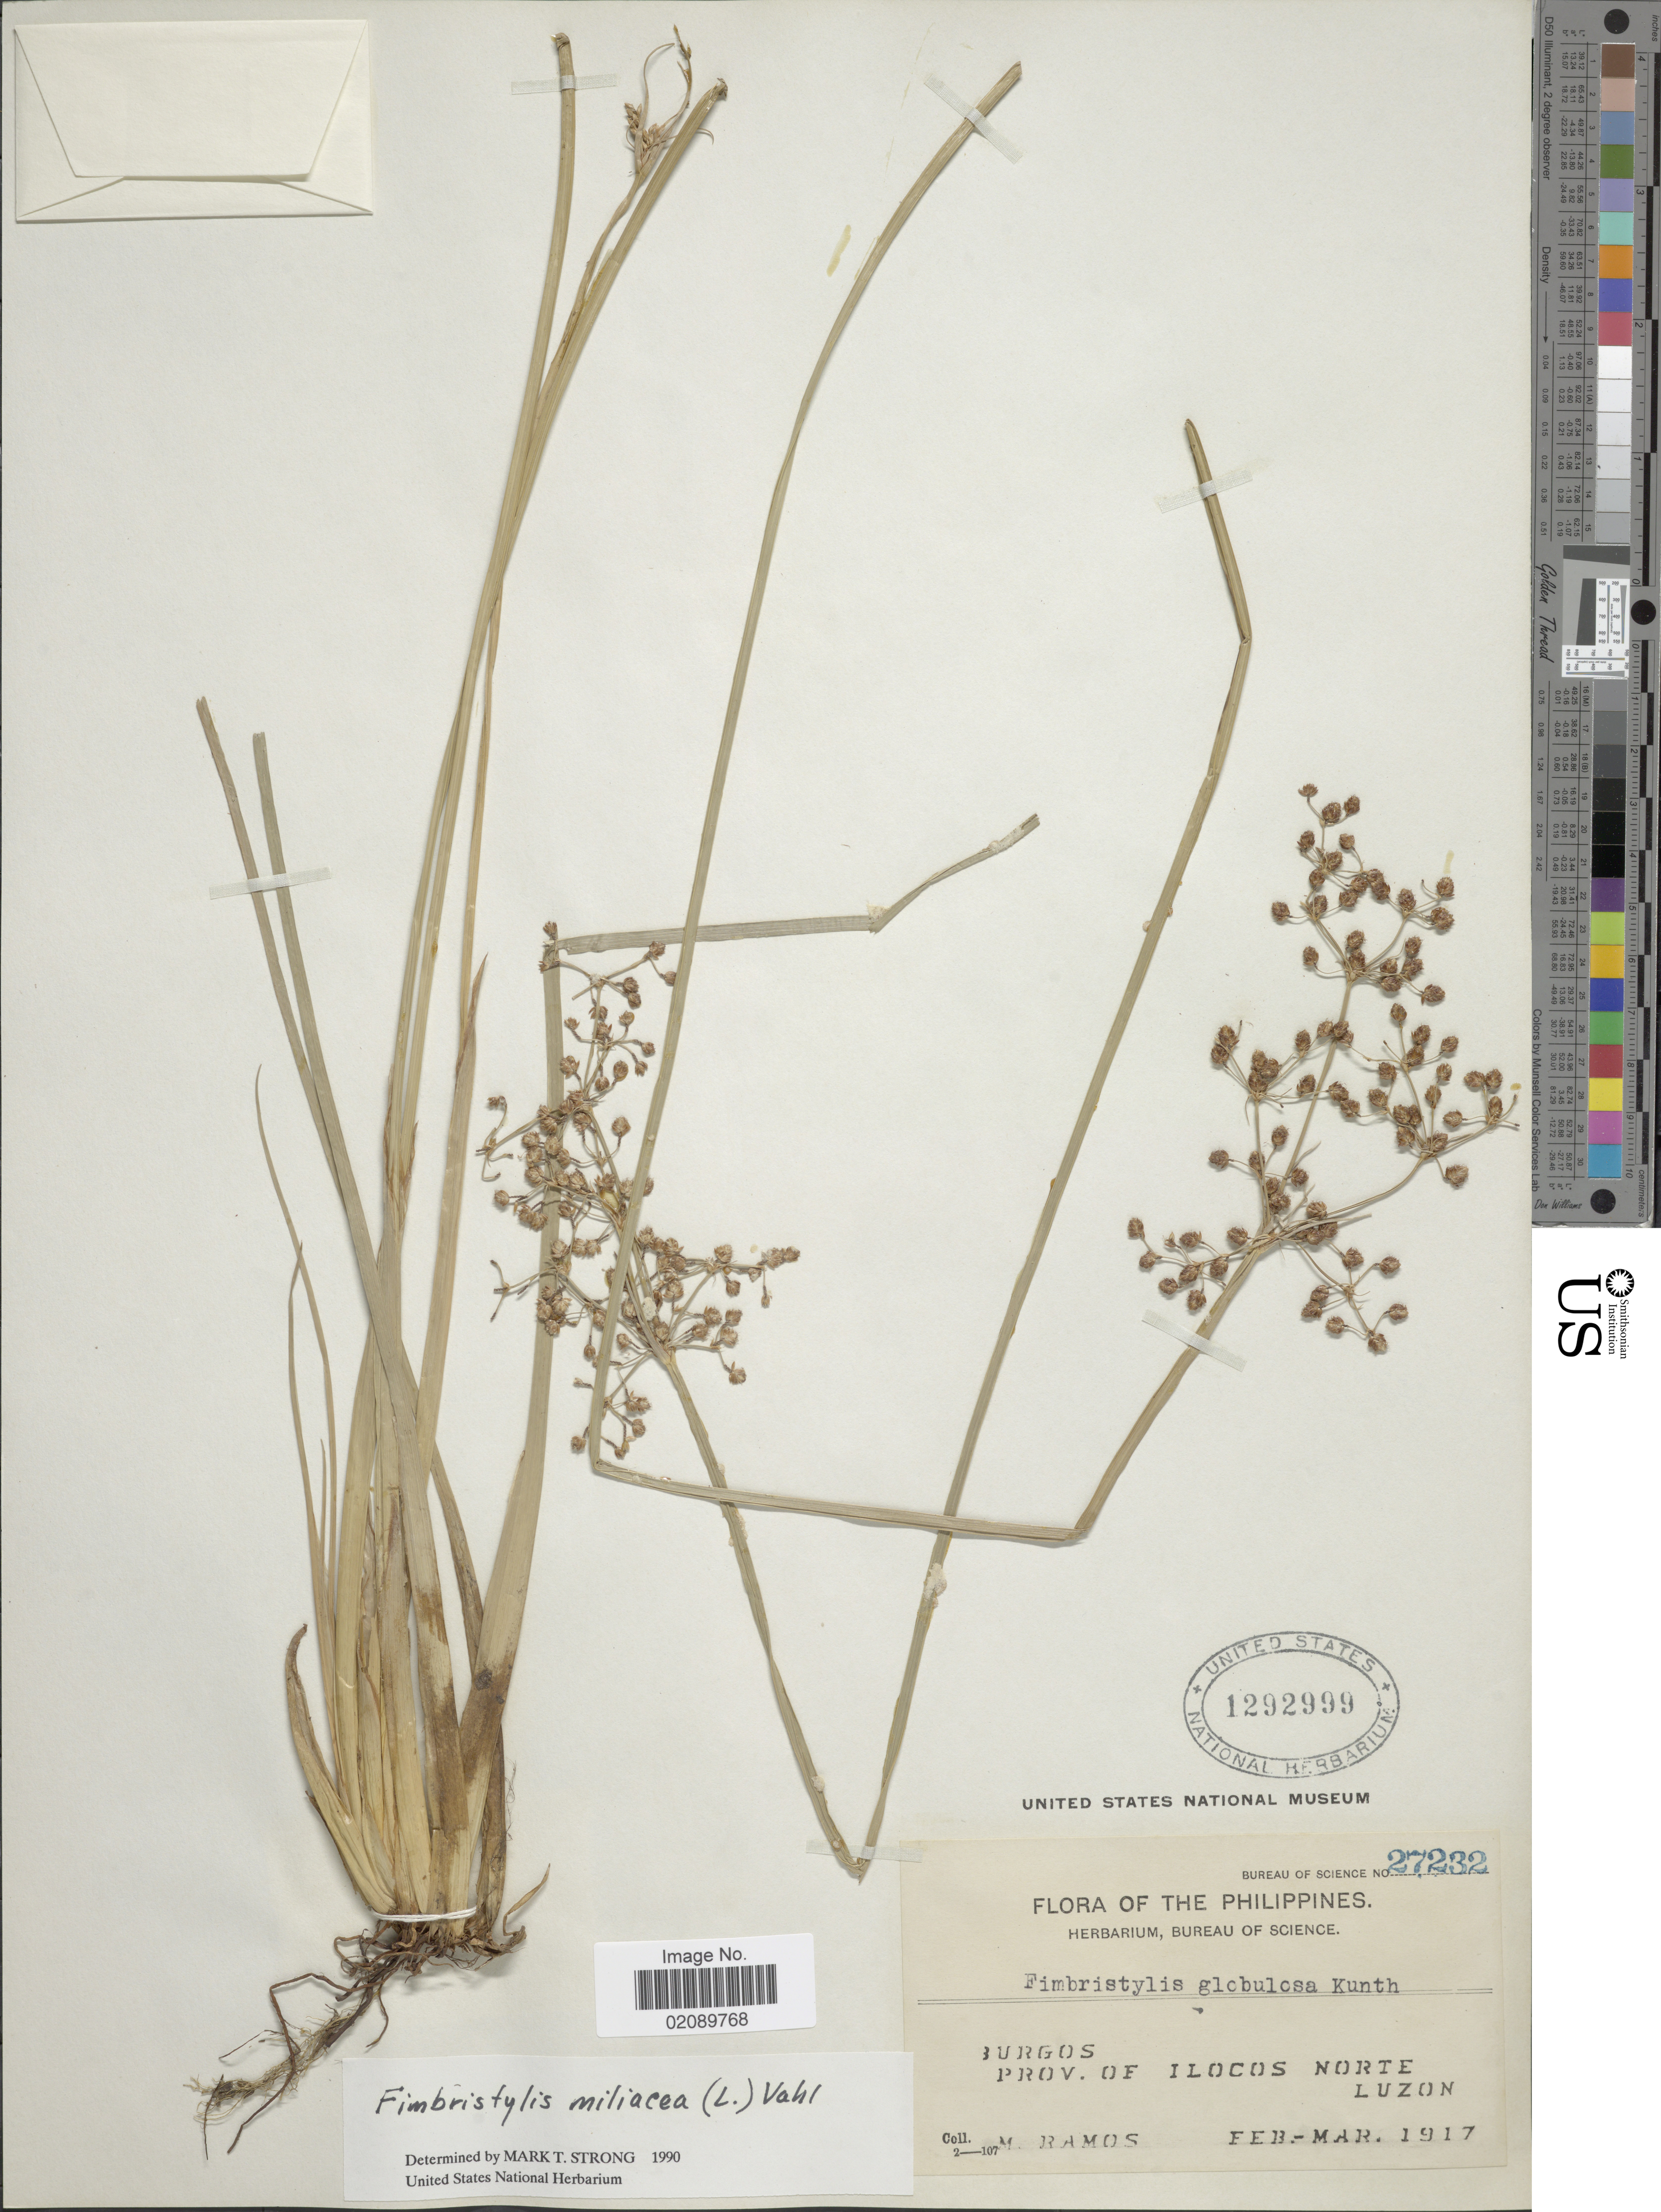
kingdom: Plantae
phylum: Tracheophyta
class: Liliopsida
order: Poales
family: Cyperaceae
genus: Fimbristylis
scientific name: Fimbristylis littoralis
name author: Gaudich.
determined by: Strong, M. T., (US), Smithsonian Institution - National Museum of Natural History (UNITED STATES)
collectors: M. Ramos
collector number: Bureau of Science 27232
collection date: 1917-02/1917-03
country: Philippines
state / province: Ilocos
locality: Burgos, Prov. of Ilocos Norte, Luzon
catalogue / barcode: US 1292999